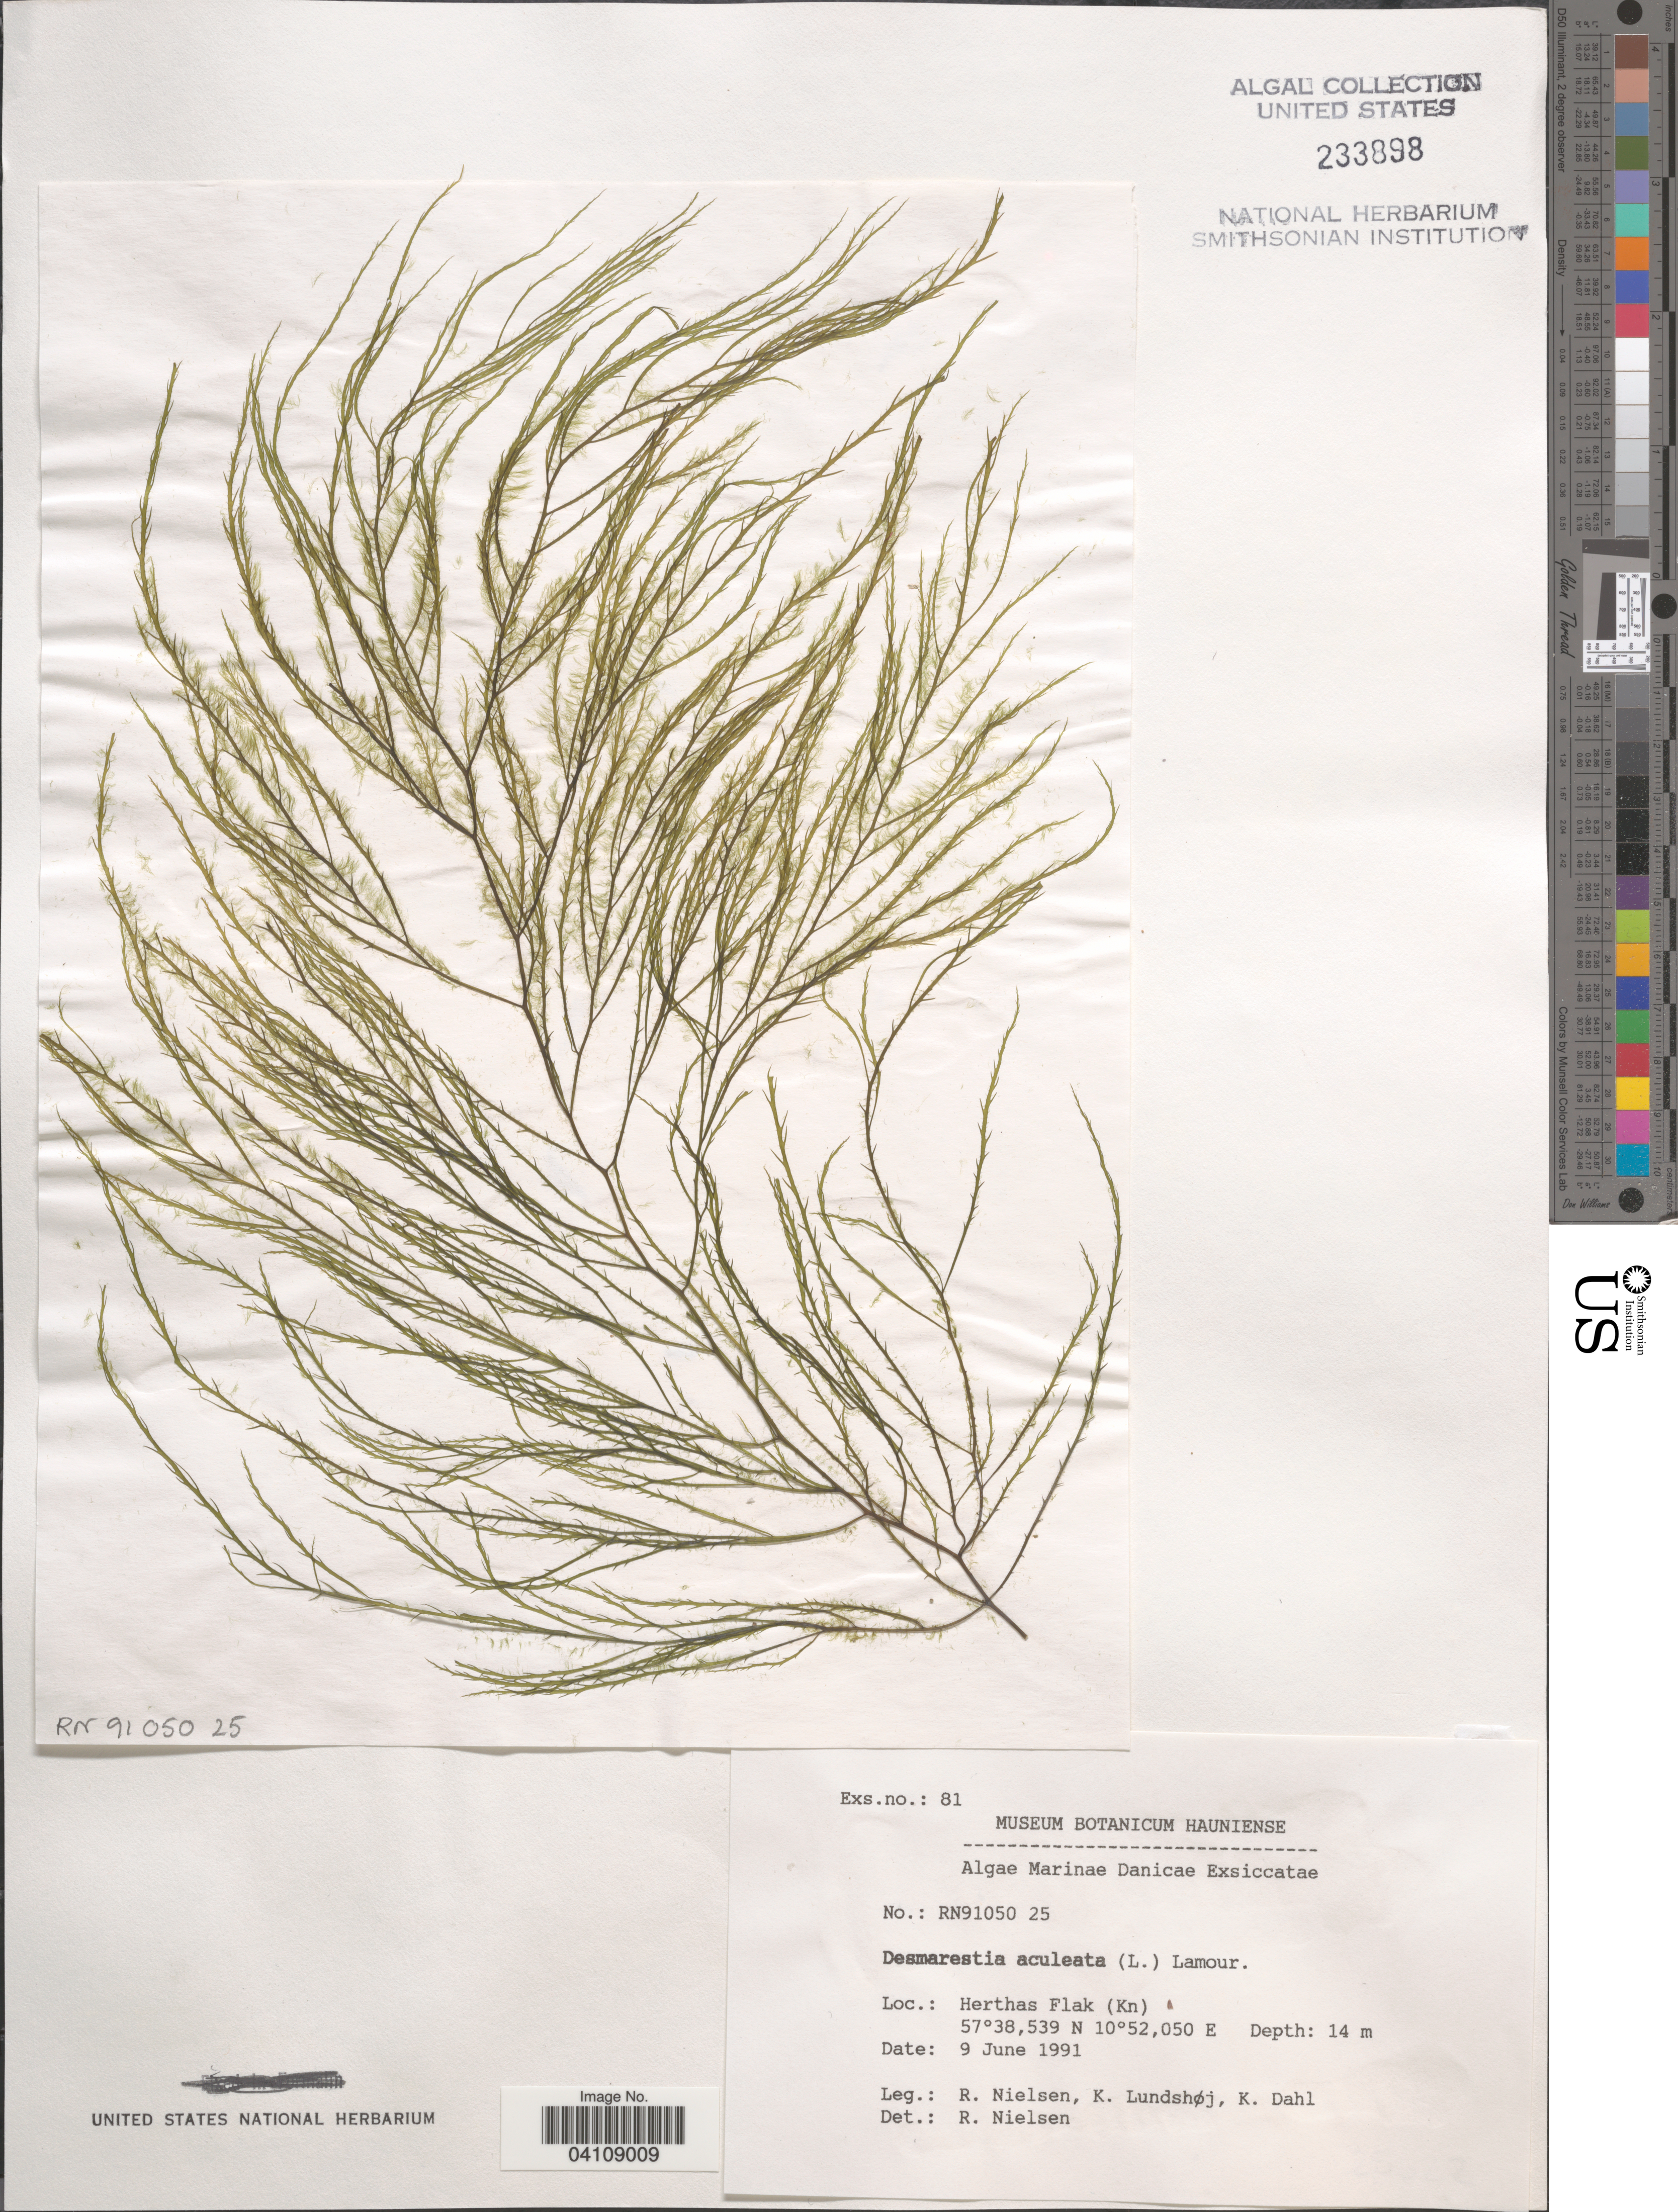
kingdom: Chromista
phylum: Ochrophyta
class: Phaeophyceae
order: Desmarestiales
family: Desmarestiaceae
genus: Desmarestia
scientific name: Desmarestia aculeata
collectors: R. Nielsen, K. Lundshøj & K. Dahl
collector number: RN91050 25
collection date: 1991-06-09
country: Denmark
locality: Danicae. Herthas Flak (Kn).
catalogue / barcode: US 233898